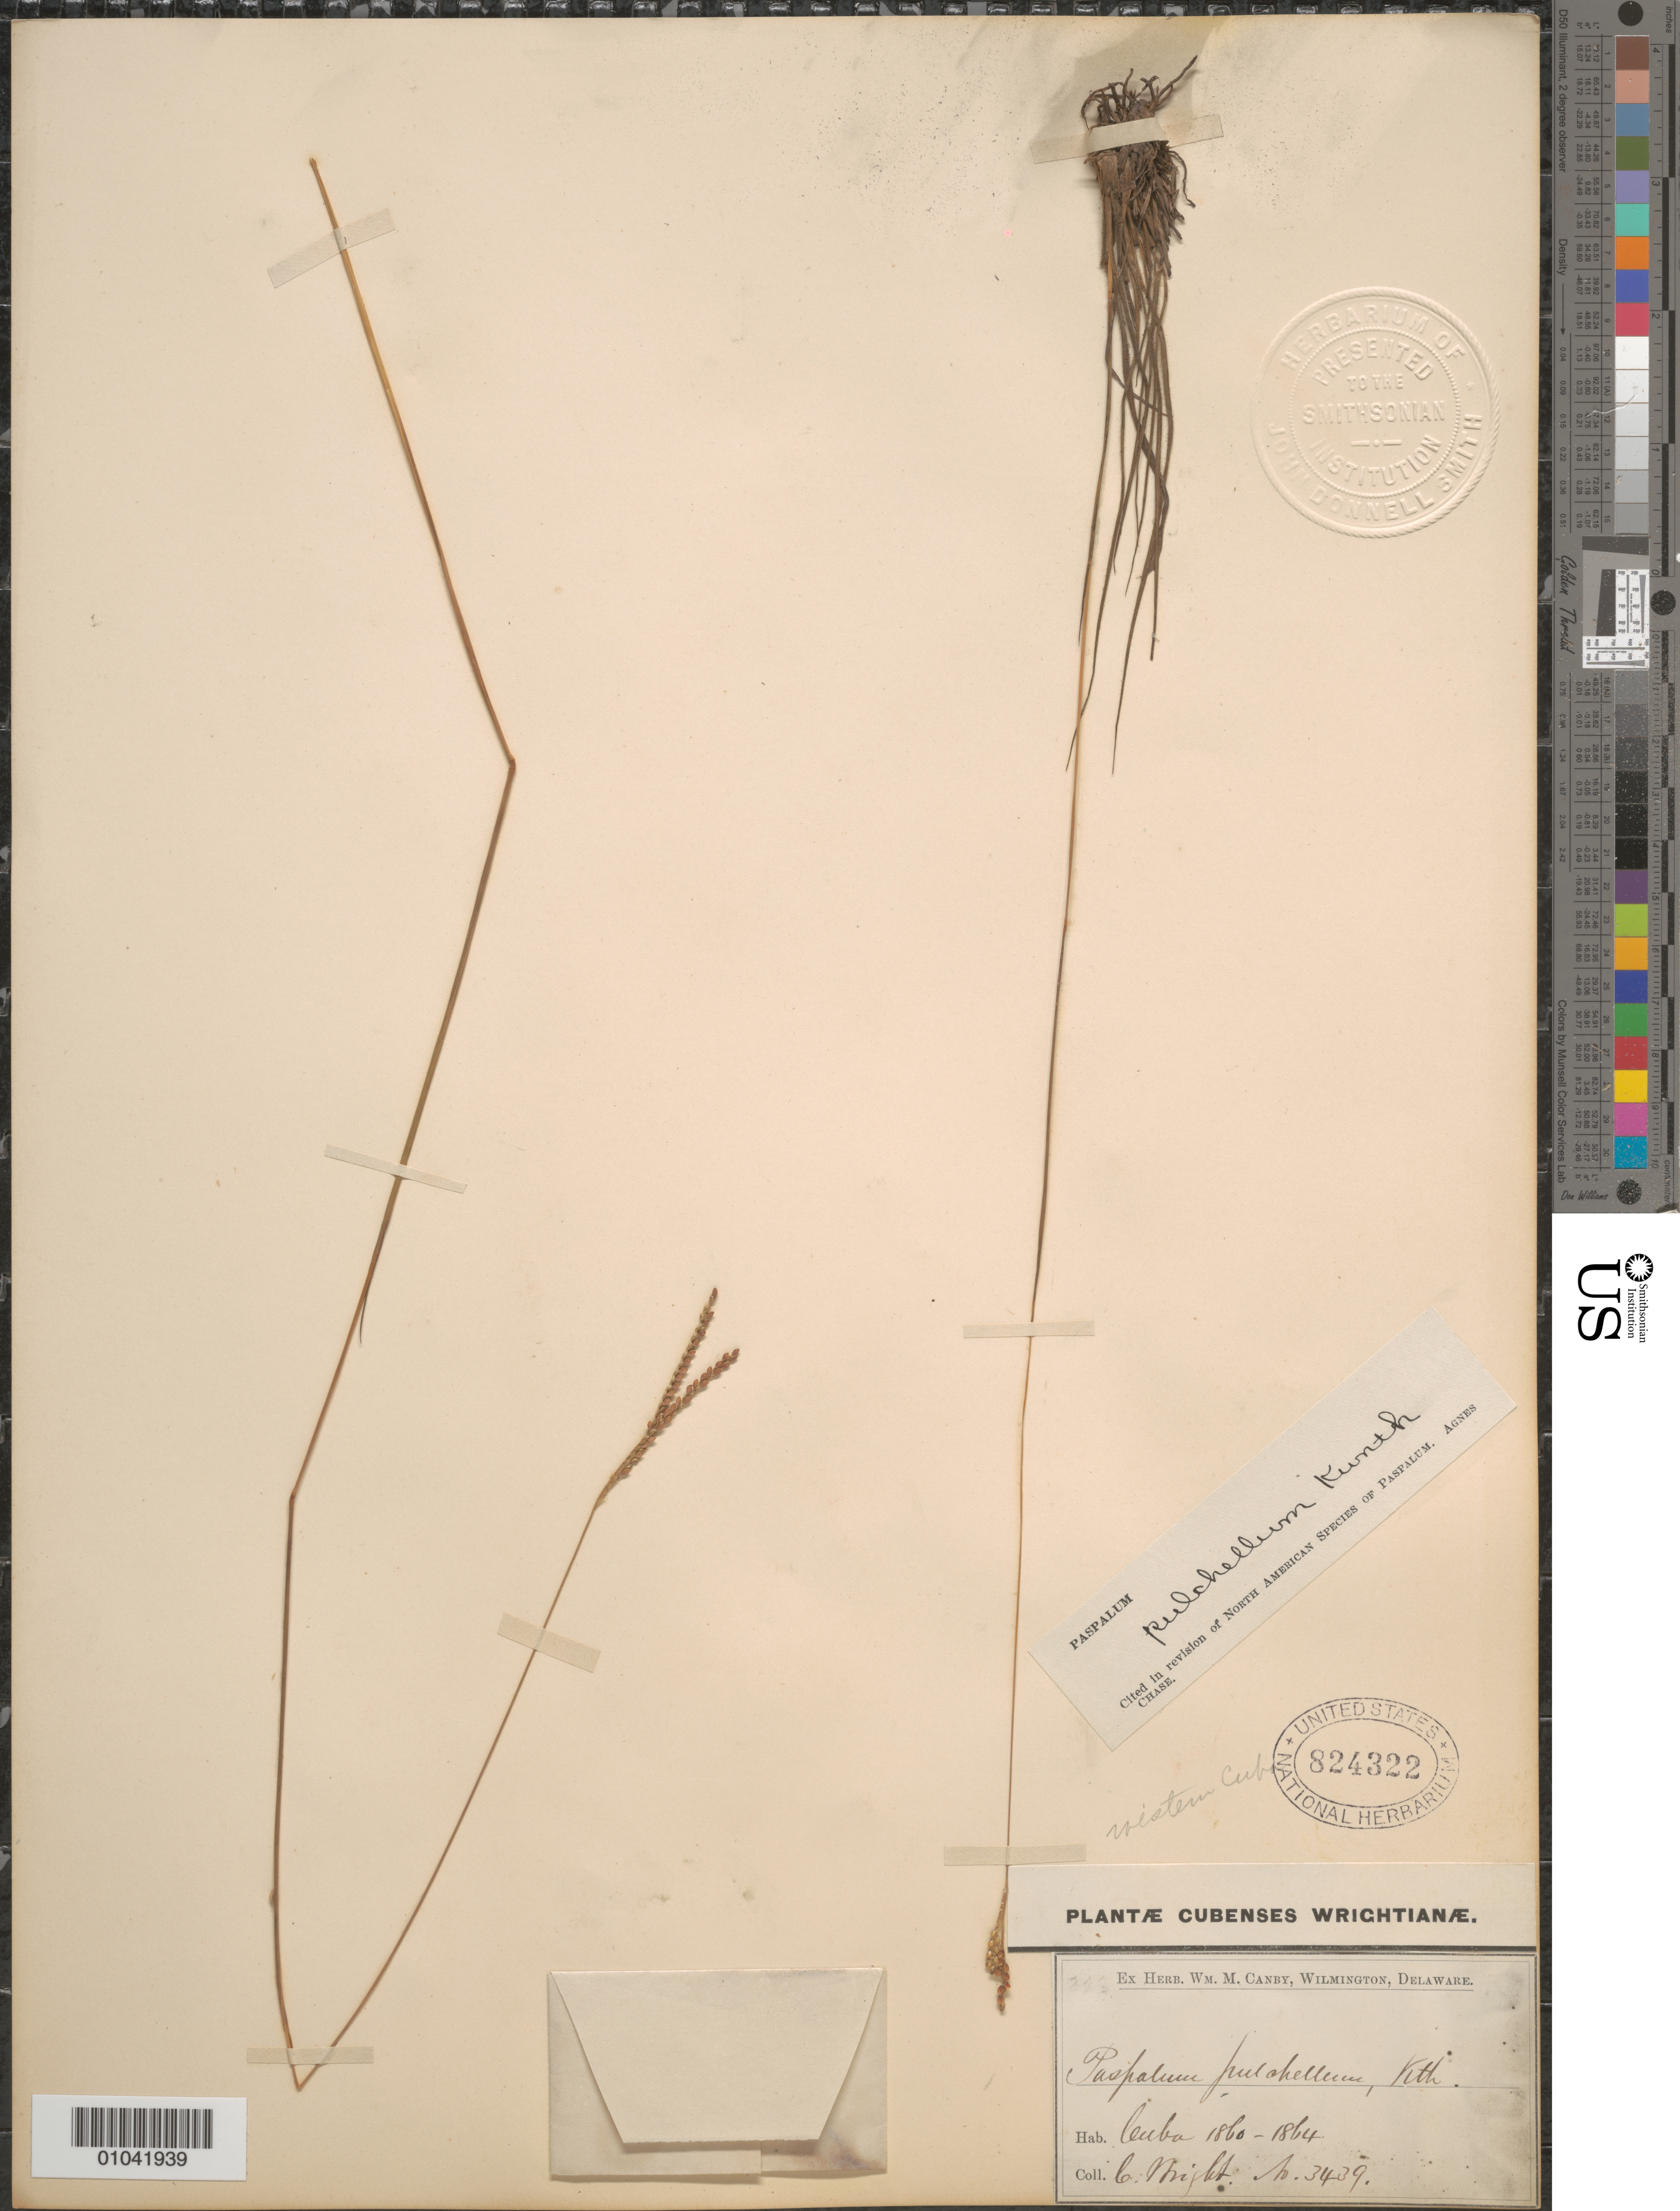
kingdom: Plantae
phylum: Tracheophyta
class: Liliopsida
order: Poales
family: Poaceae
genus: Paspalum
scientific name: Paspalum pulchellum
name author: Kunth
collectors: C. Wright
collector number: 3439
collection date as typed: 1860 to 1864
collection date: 1860/1864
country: Cuba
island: Cuba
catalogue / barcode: US 824322